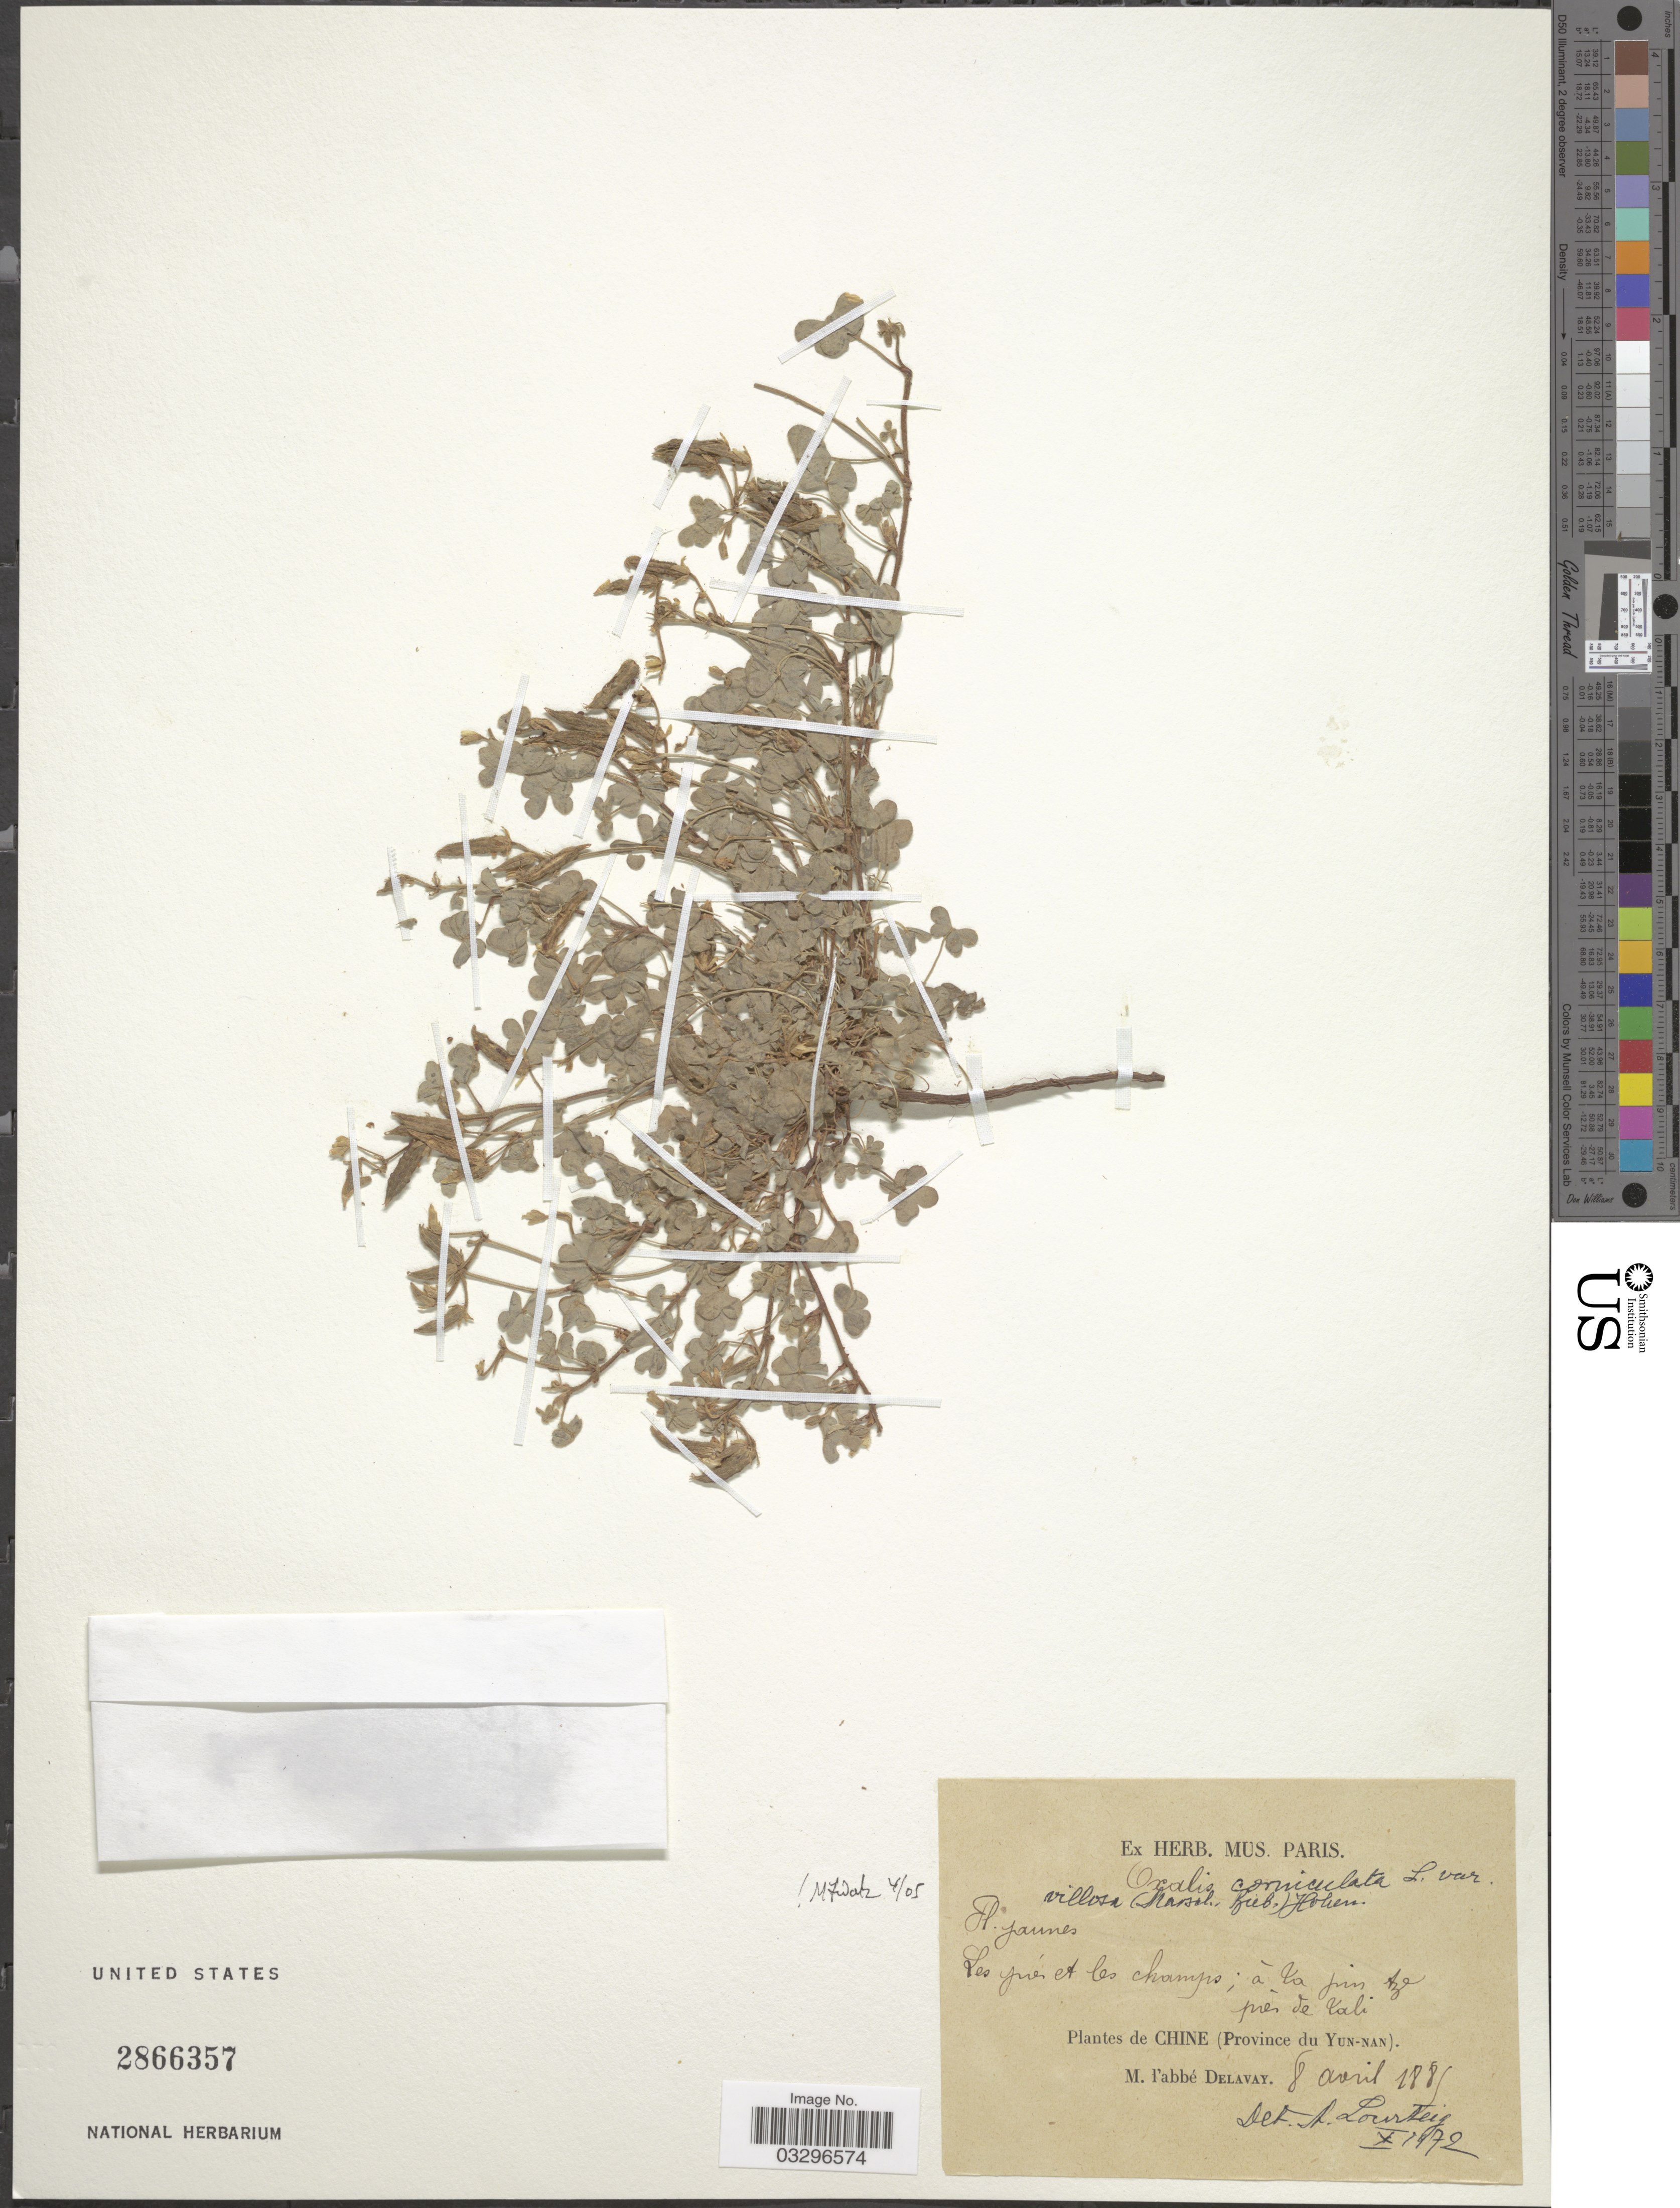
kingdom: Plantae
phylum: Tracheophyta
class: Magnoliopsida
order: Oxalidales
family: Oxalidaceae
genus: Oxalis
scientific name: Oxalis corniculata var. villosa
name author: (M. Bieb.) Hohen.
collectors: P. Delavay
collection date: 1885-04-08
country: China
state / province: Yunnan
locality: Les jués et les champs; à la jun tze près de Tali.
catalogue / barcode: US 2866357